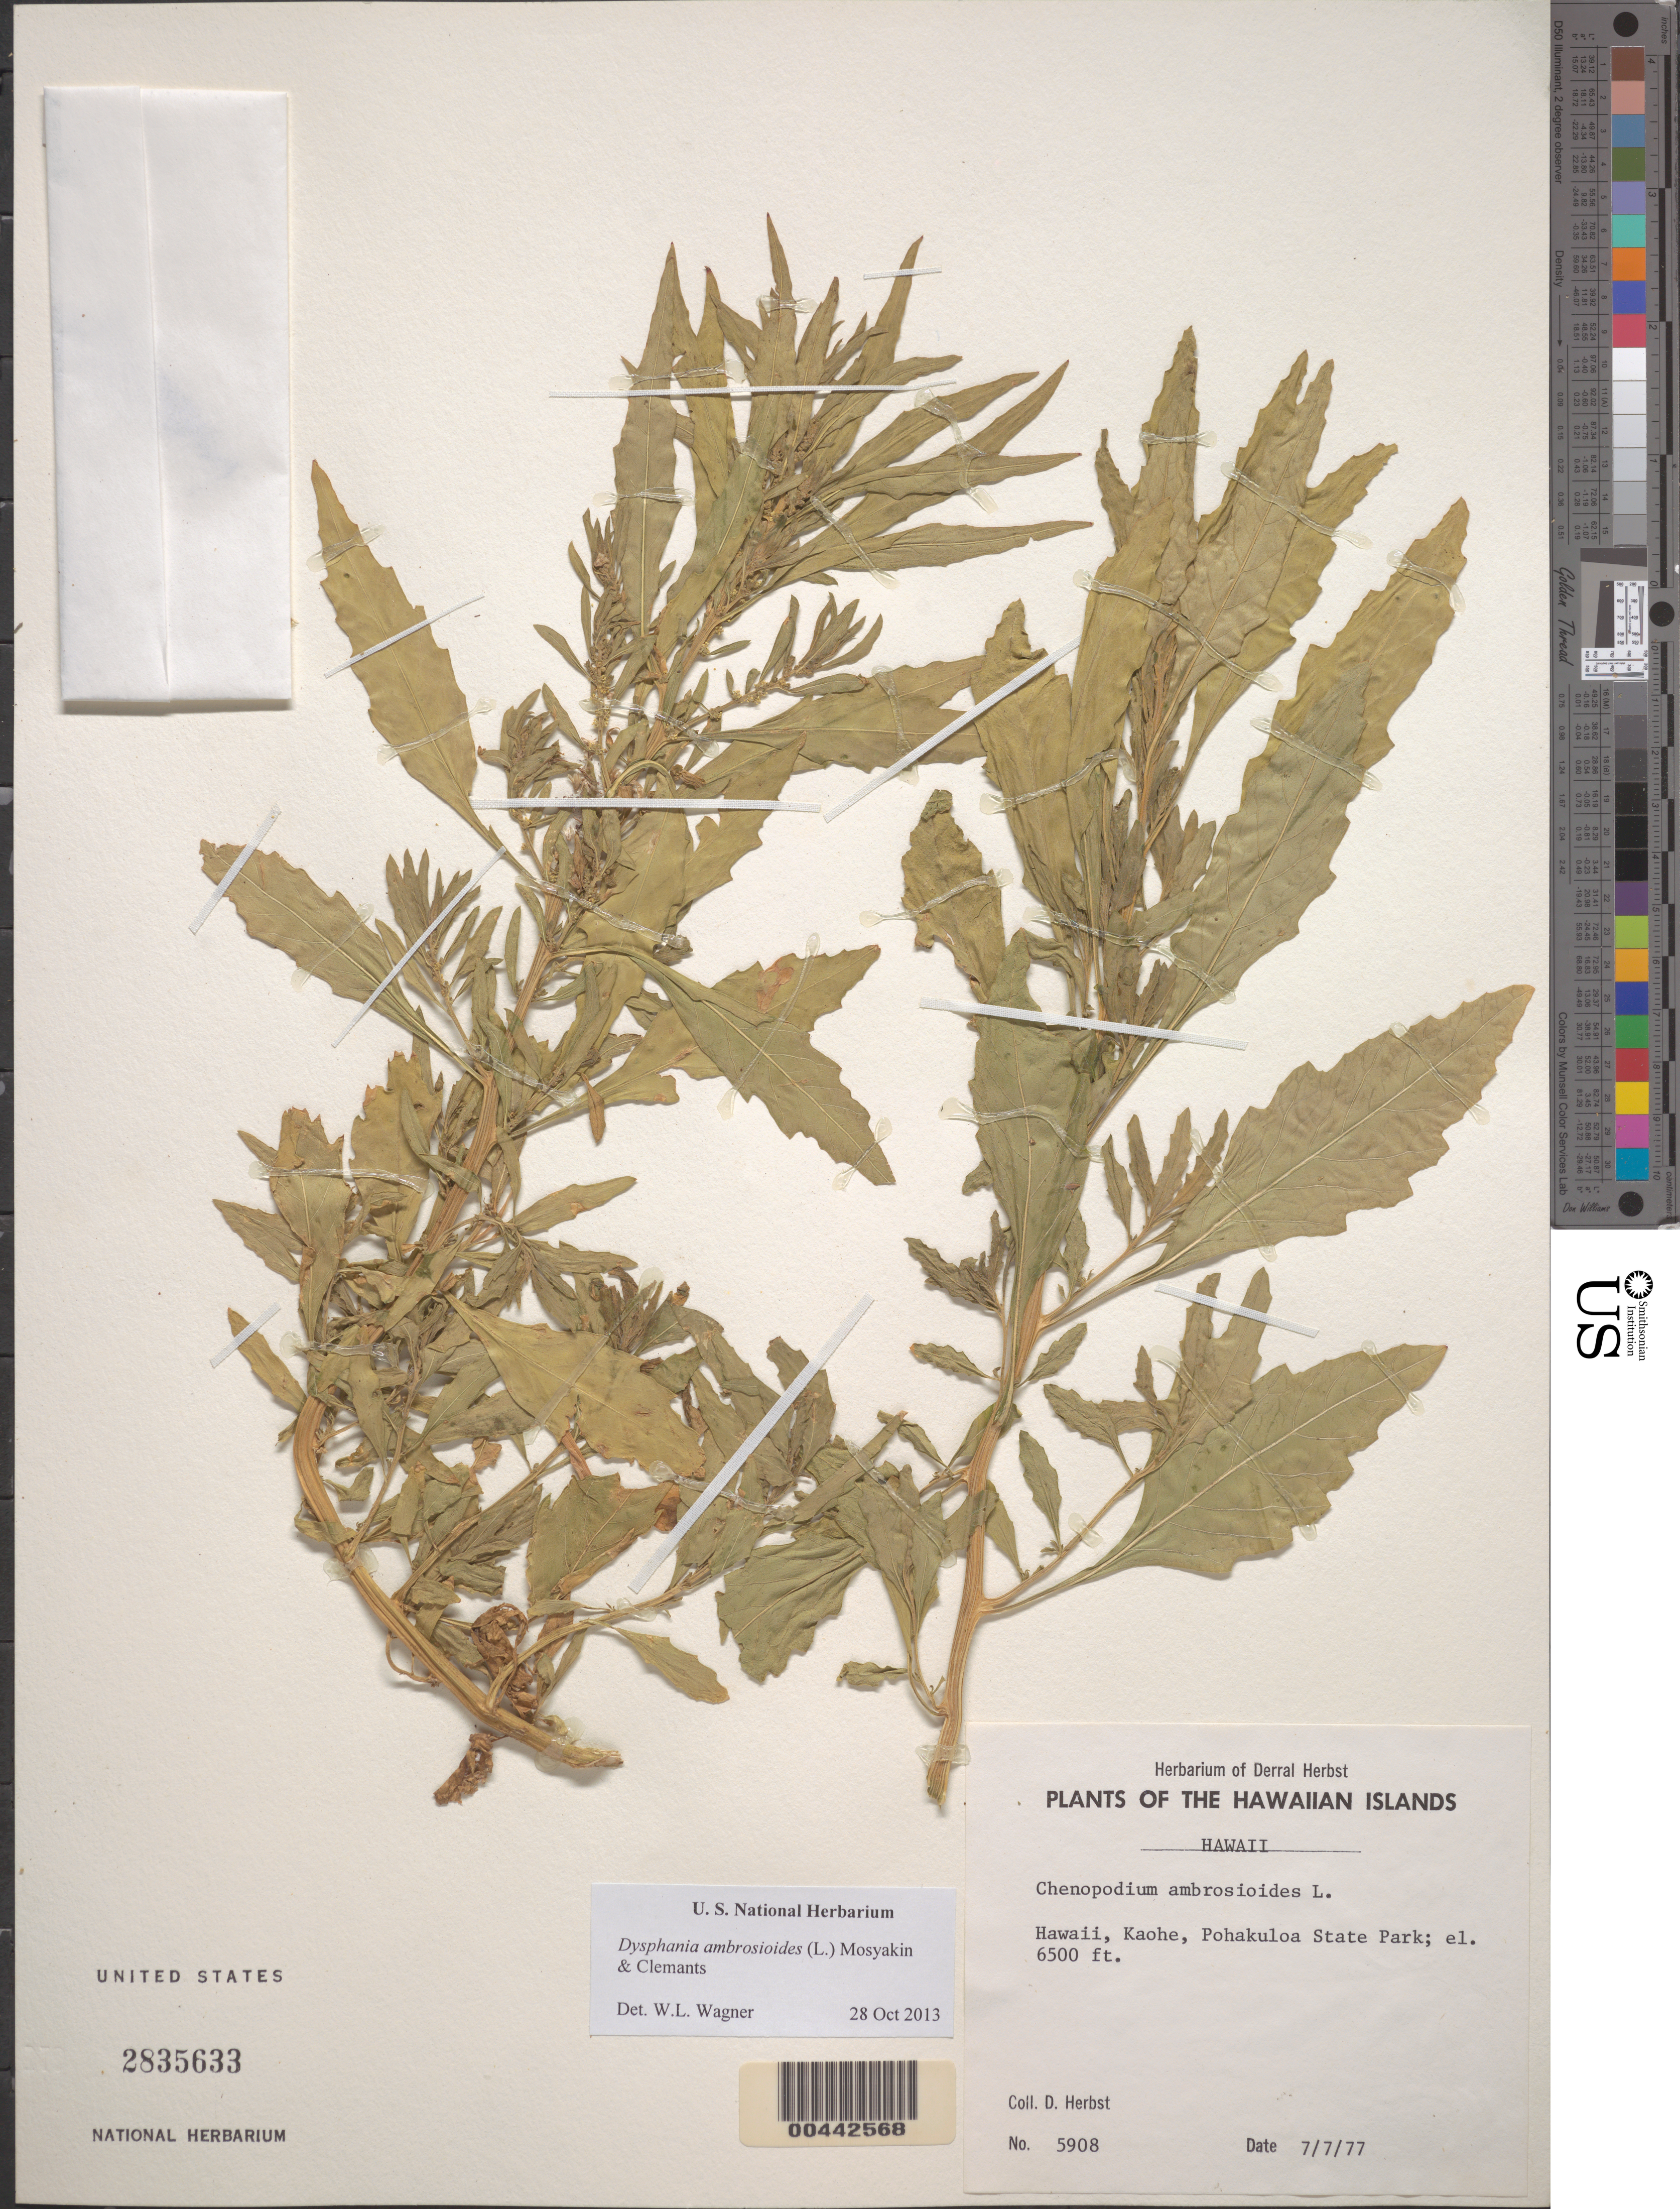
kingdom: Plantae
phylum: Tracheophyta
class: Magnoliopsida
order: Caryophyllales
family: Amaranthaceae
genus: Dysphania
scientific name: Dysphania ambrosioides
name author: (L.) Mosyakin & Clemants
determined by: Wagner, W. L., (BOT), Smithsonian Institution - National Museum of Natural History (UNITED STATES)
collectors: D. R. Herbst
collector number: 5908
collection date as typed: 7 Jul 1977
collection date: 1977-07-07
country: United States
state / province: Hawaii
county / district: Hawaii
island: Hawaii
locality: Kaohe, Pohakuloa State Park.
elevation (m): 1981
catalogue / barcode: US 2835633